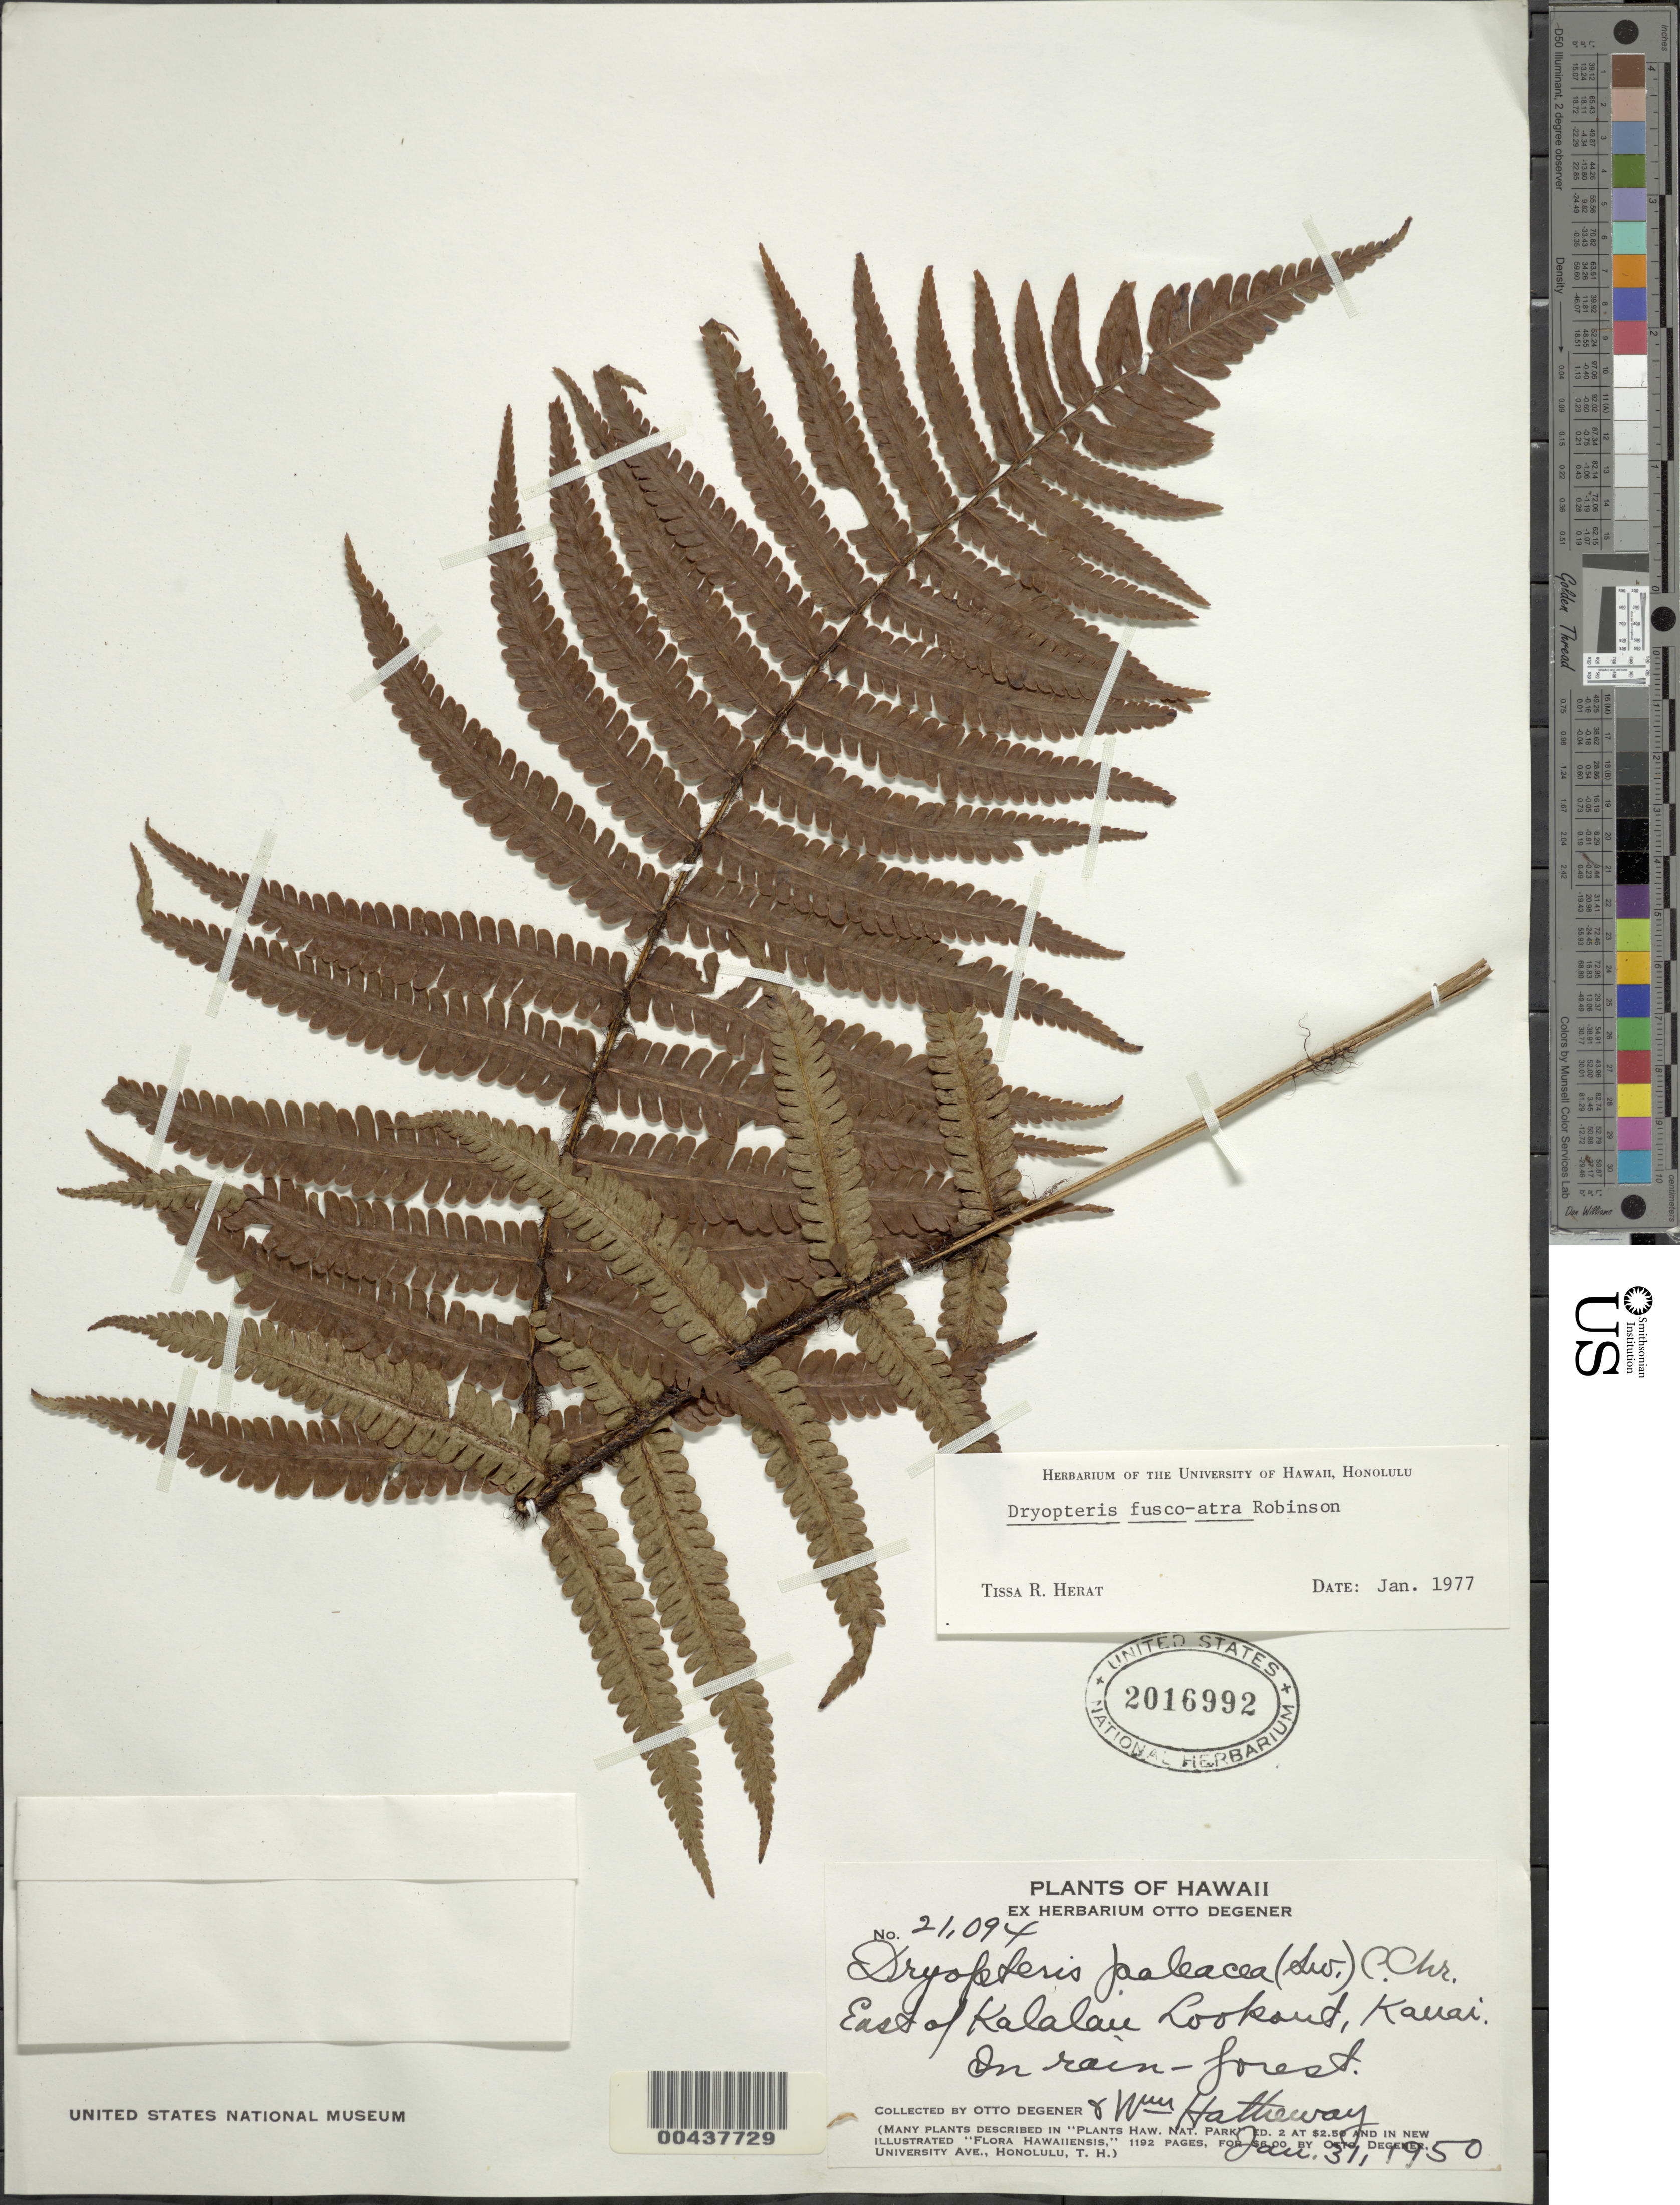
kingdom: Plantae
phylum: Tracheophyta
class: Polypodiopsida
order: Polypodiales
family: Dryopteridaceae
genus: Dryopteris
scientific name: Dryopteris fuscoatra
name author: (Hillebr.) W. J. Rob.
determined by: Herat, T. R.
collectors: O. Degener & W. Hatheway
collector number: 21094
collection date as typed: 31 Jan 1950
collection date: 1950-01-31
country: United States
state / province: Hawaii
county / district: Kauai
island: Kaua'i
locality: E of Kalalau Lookout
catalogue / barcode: US 2016992